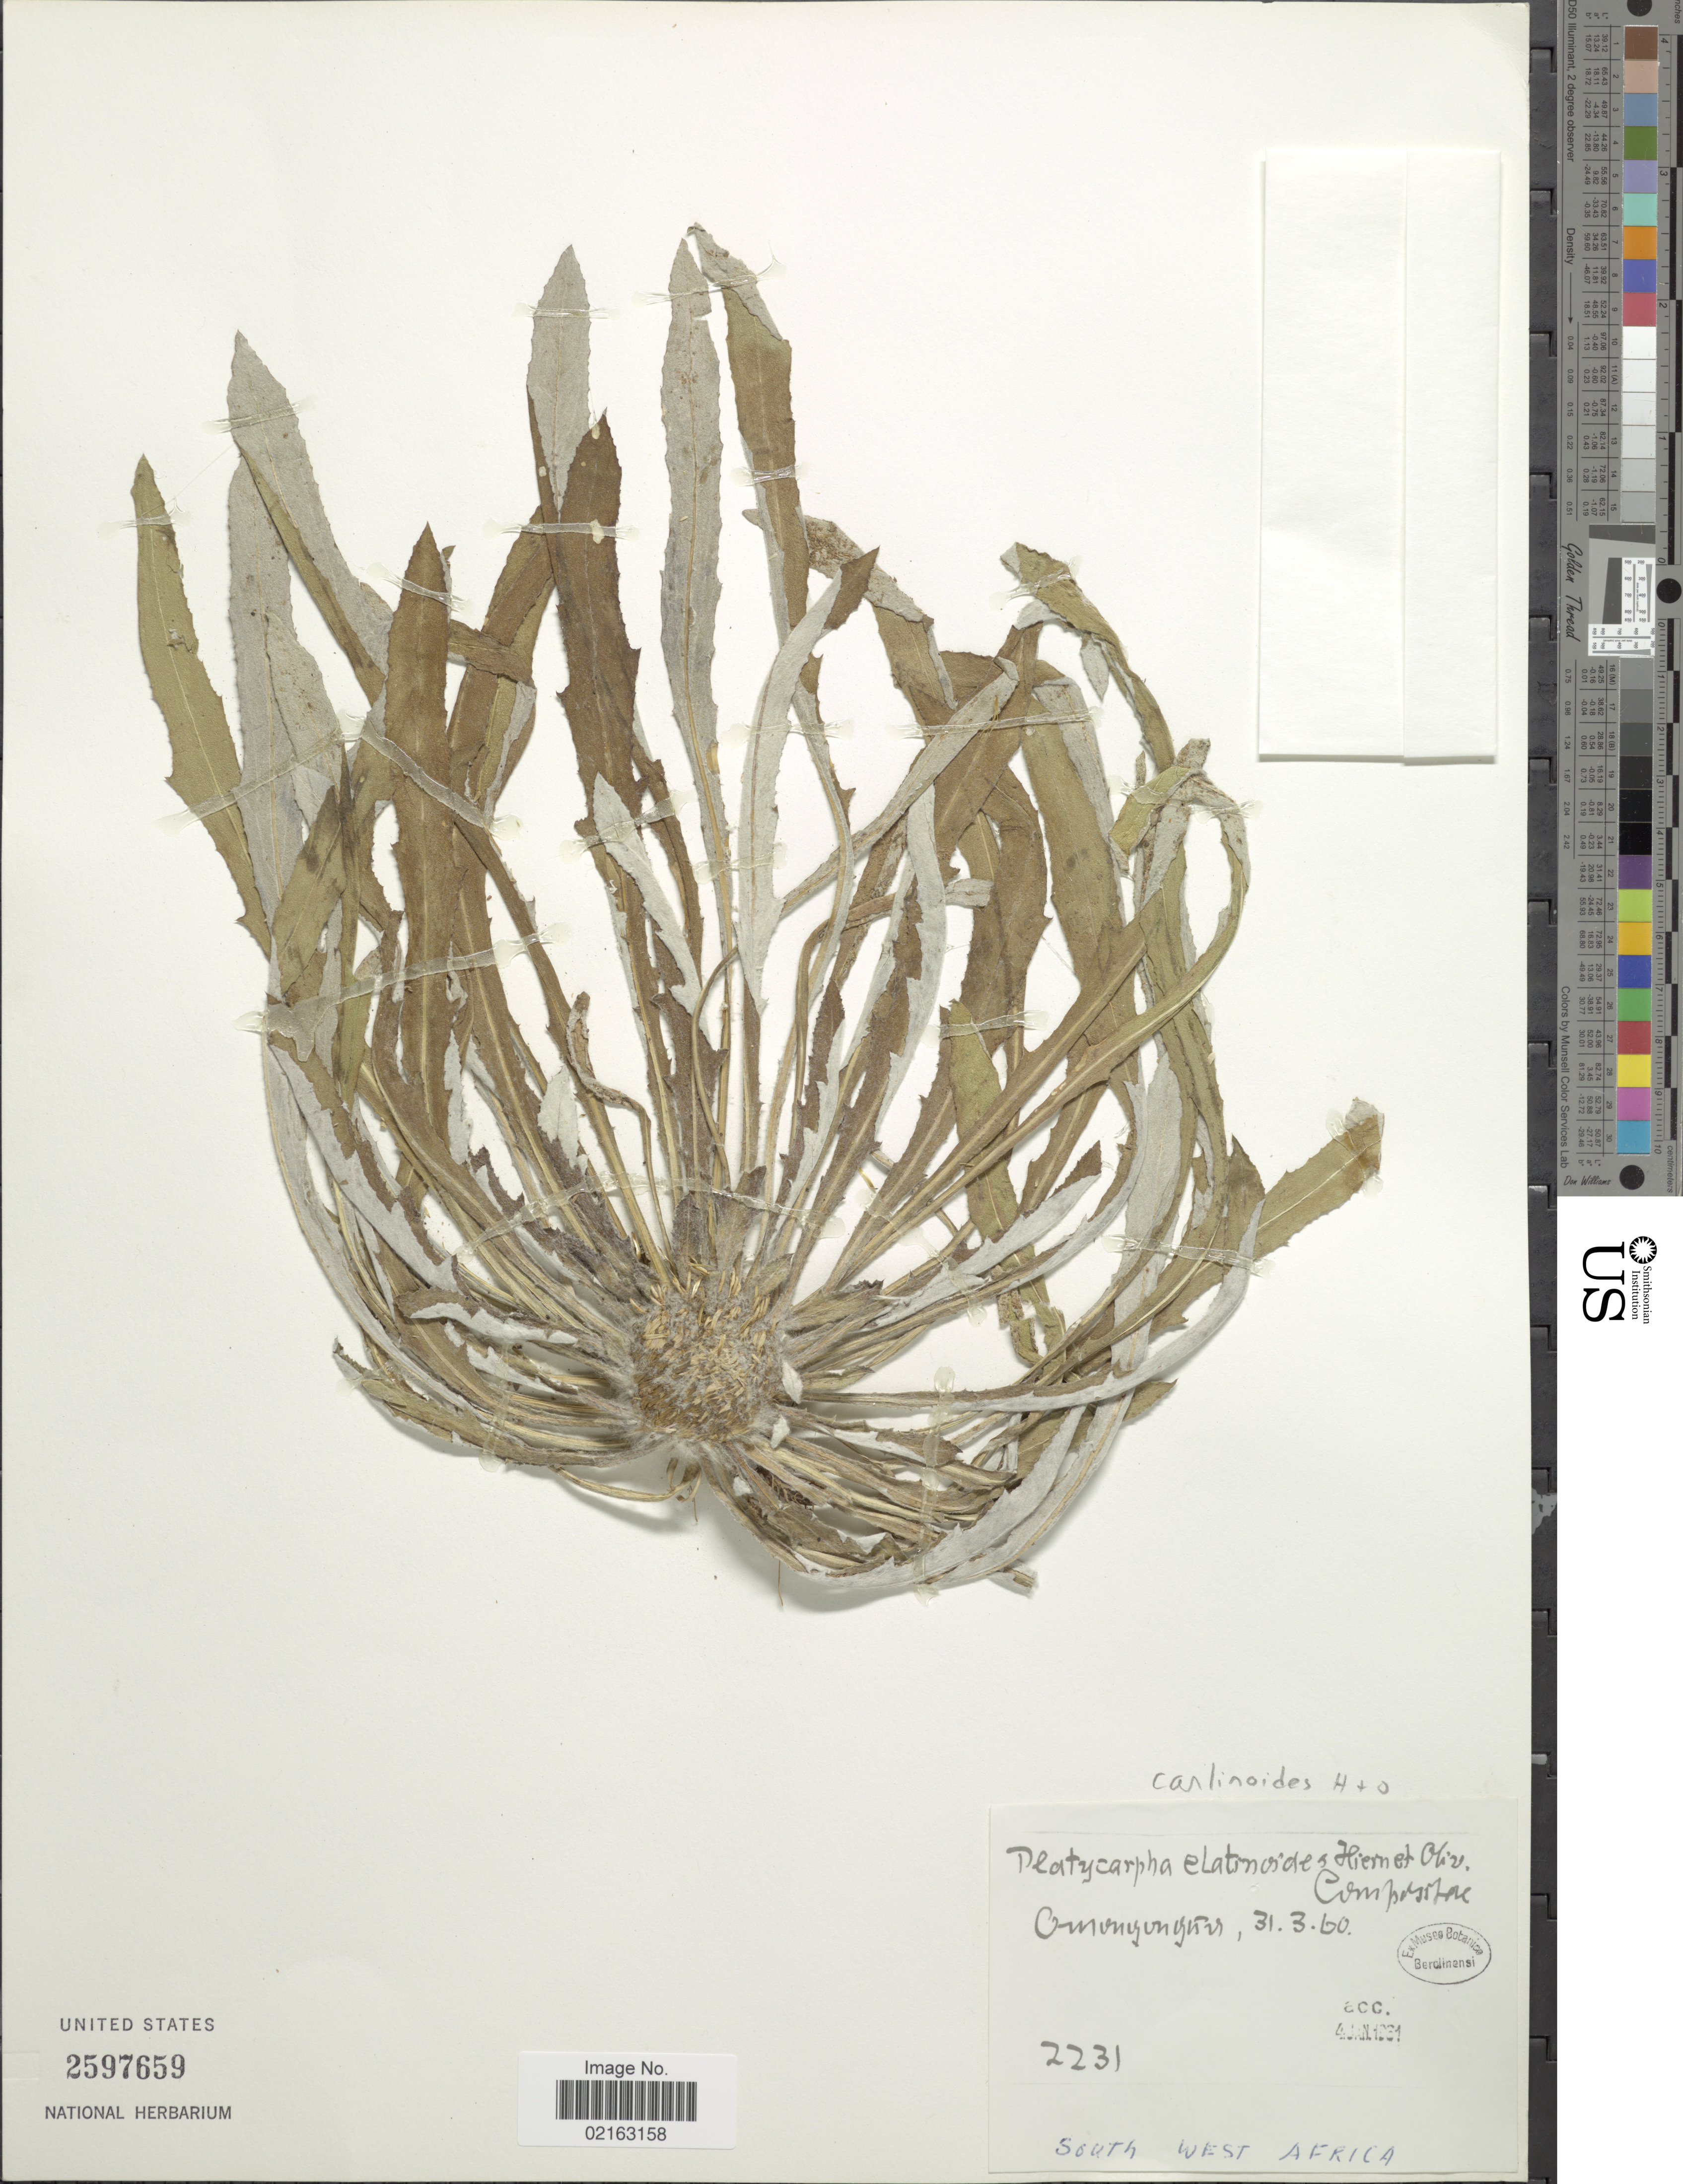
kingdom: Plantae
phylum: Tracheophyta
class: Magnoliopsida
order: Asterales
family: Asteraceae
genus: Platycarphella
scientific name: Platycarphella carlinoides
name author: (Oliv. & Hiern) V.A. Funk & H. Rob.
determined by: Funk, Vicki A., (BOT), Smithsonian Institution - National Museum of Natural History (UNITED STATES)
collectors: ex Museo Botanico Berolinensi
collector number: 2231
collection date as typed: Transcribed d/m/y: 31/3/60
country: Namibia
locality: South West Africa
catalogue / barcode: US 2597659